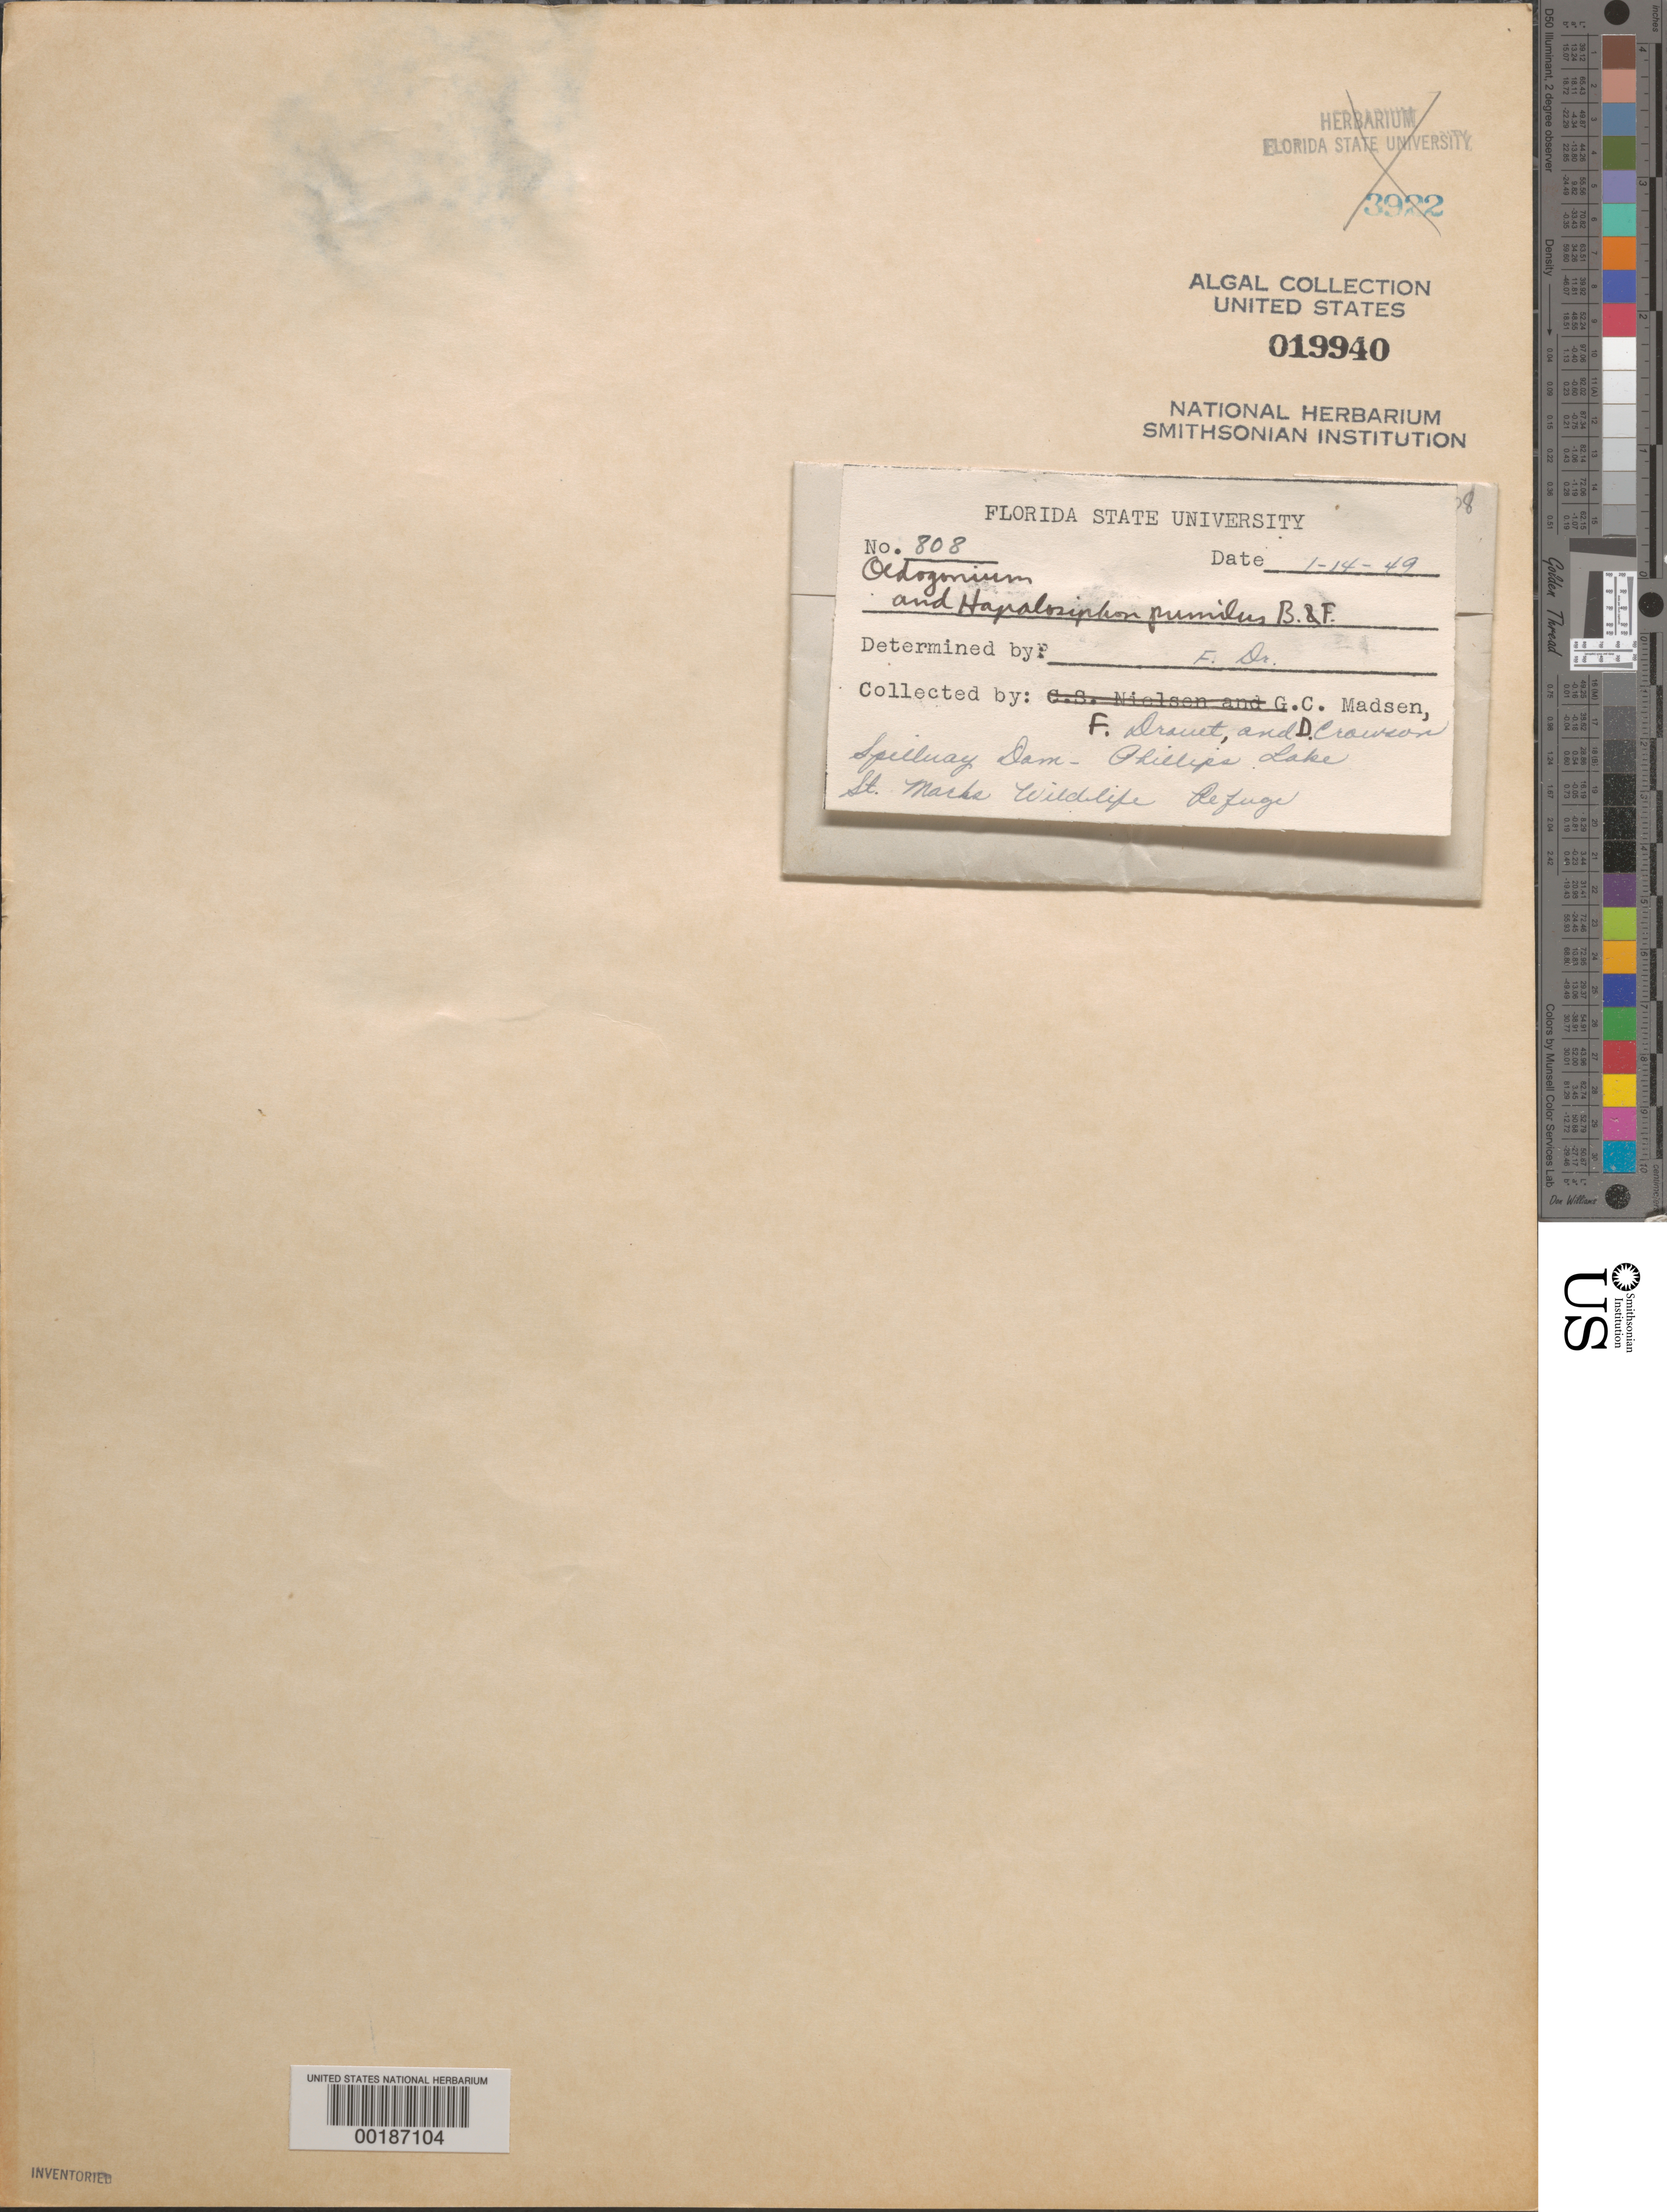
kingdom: Plantae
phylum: Chlorophyta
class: Chlorophyceae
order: Oedogoniales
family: Oedogoniaceae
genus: Oedogonium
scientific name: Oedogonium sp.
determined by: Drouet, F. E.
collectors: G. Madsen, F. E. Drouet & D. Crowson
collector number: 808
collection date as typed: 14 Jan 1949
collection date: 1949-01-14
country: United States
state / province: Florida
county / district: Wakulla County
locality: Spillway Dam, Phillips Lake, St. Marks Wildlife Refuge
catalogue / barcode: US 19940